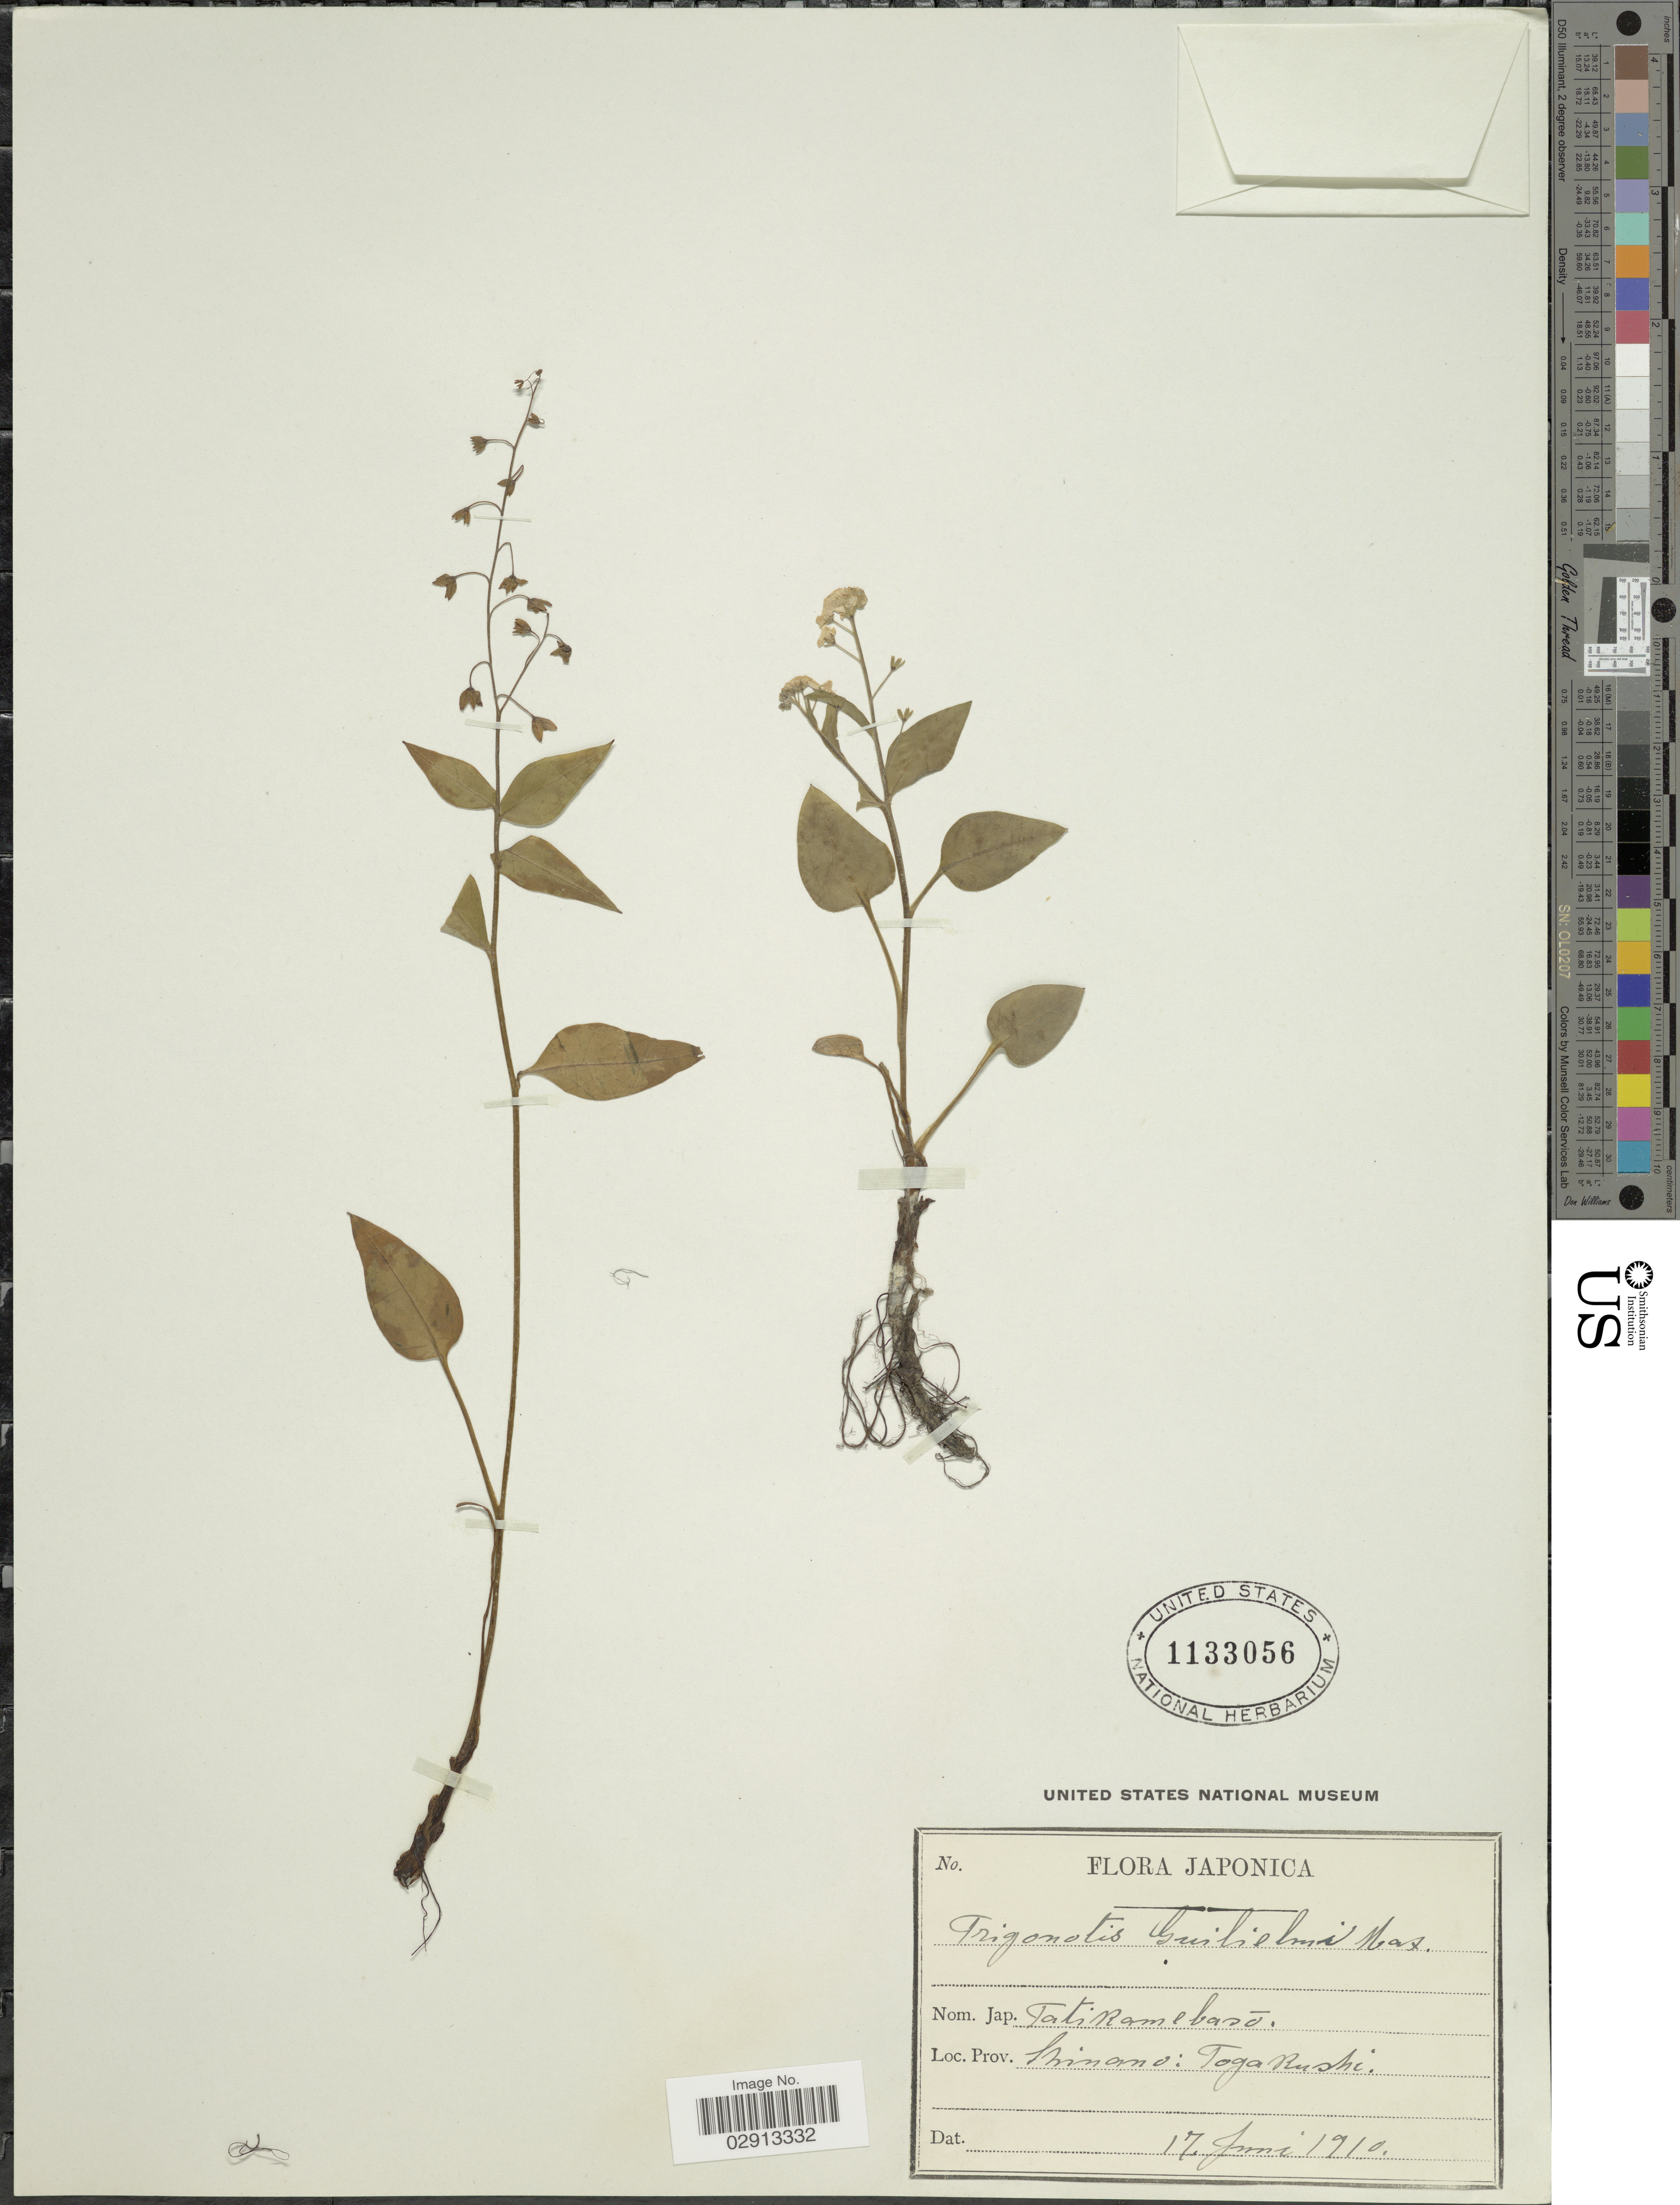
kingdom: Plantae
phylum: Tracheophyta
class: Magnoliopsida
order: Boraginales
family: Boraginaceae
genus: Trigonotis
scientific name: Trigonotis guilielmi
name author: (A. Gray) Gürke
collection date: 1910-06-17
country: Japan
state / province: Nagano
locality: Japonica. Shinano: Toga kushi.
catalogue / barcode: US 1133056